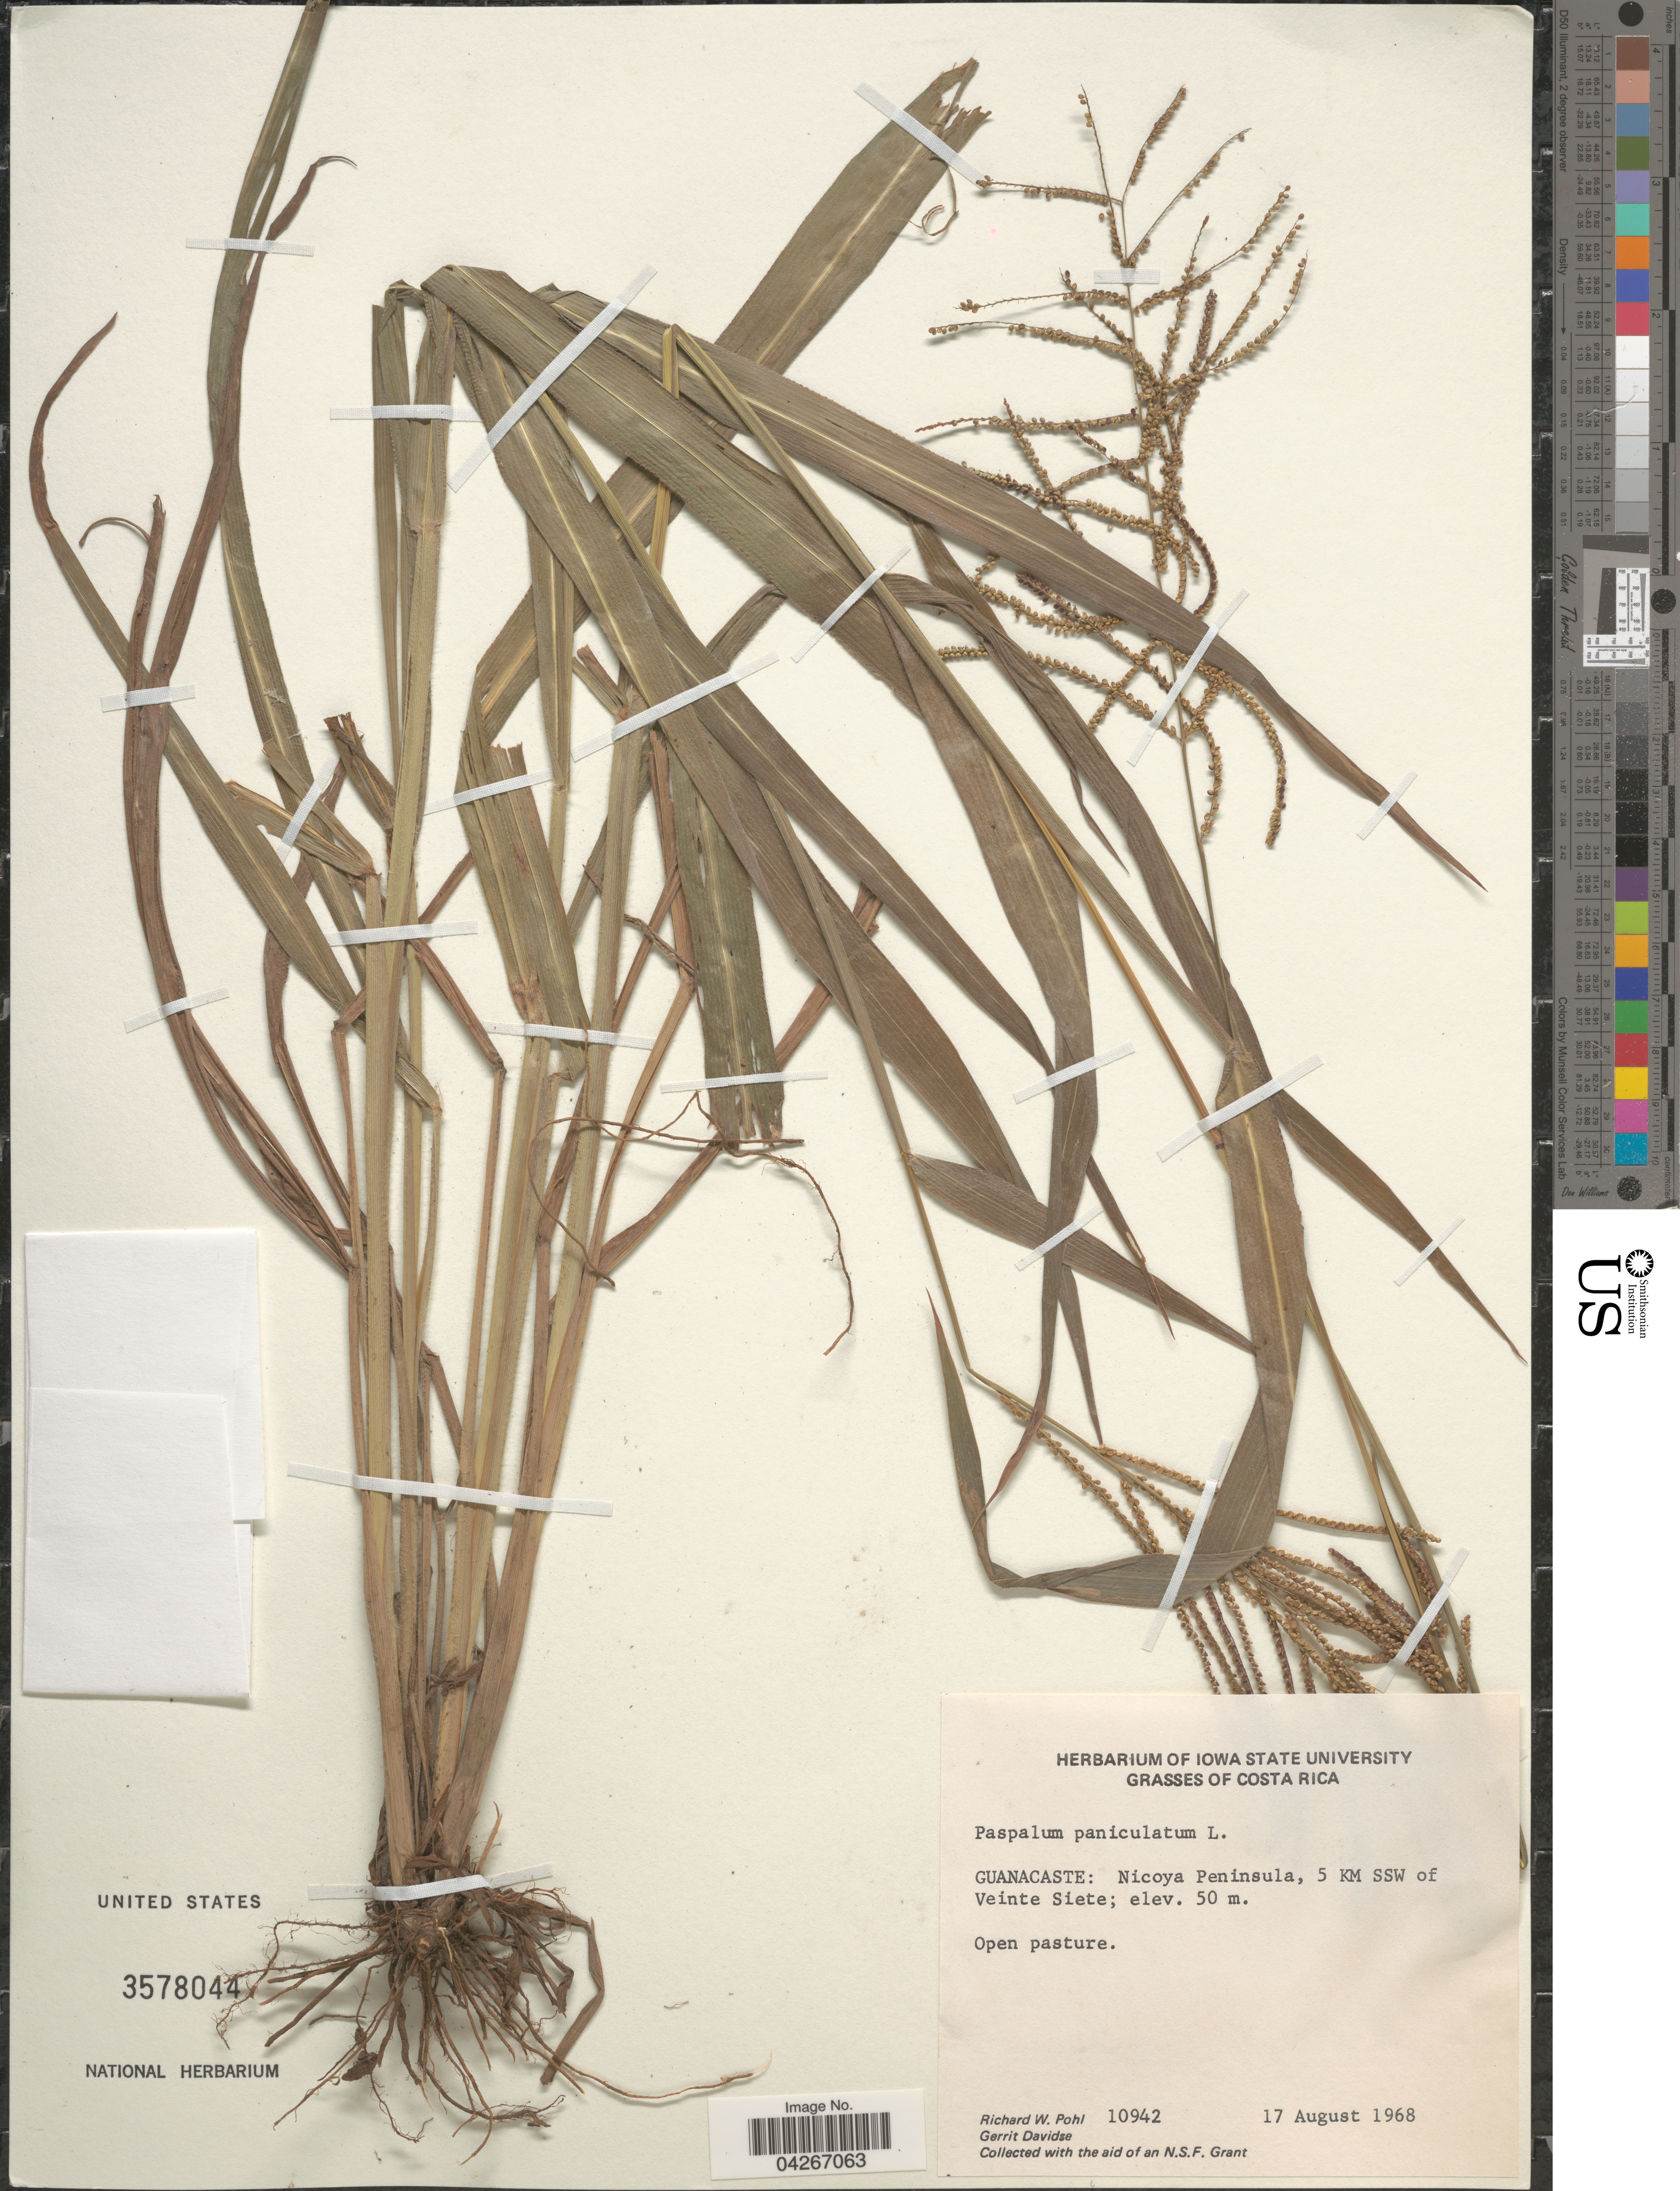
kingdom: Plantae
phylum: Tracheophyta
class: Liliopsida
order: Poales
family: Poaceae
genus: Paspalum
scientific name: Paspalum paniculatum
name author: L.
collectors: R. W. Pohl & G. Davidse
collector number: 10942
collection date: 1968-08-17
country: Costa Rica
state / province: Guanacaste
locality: Nicoya Peninsula, 5 Km SSW of Veinte Siete.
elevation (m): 50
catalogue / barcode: US 3578044